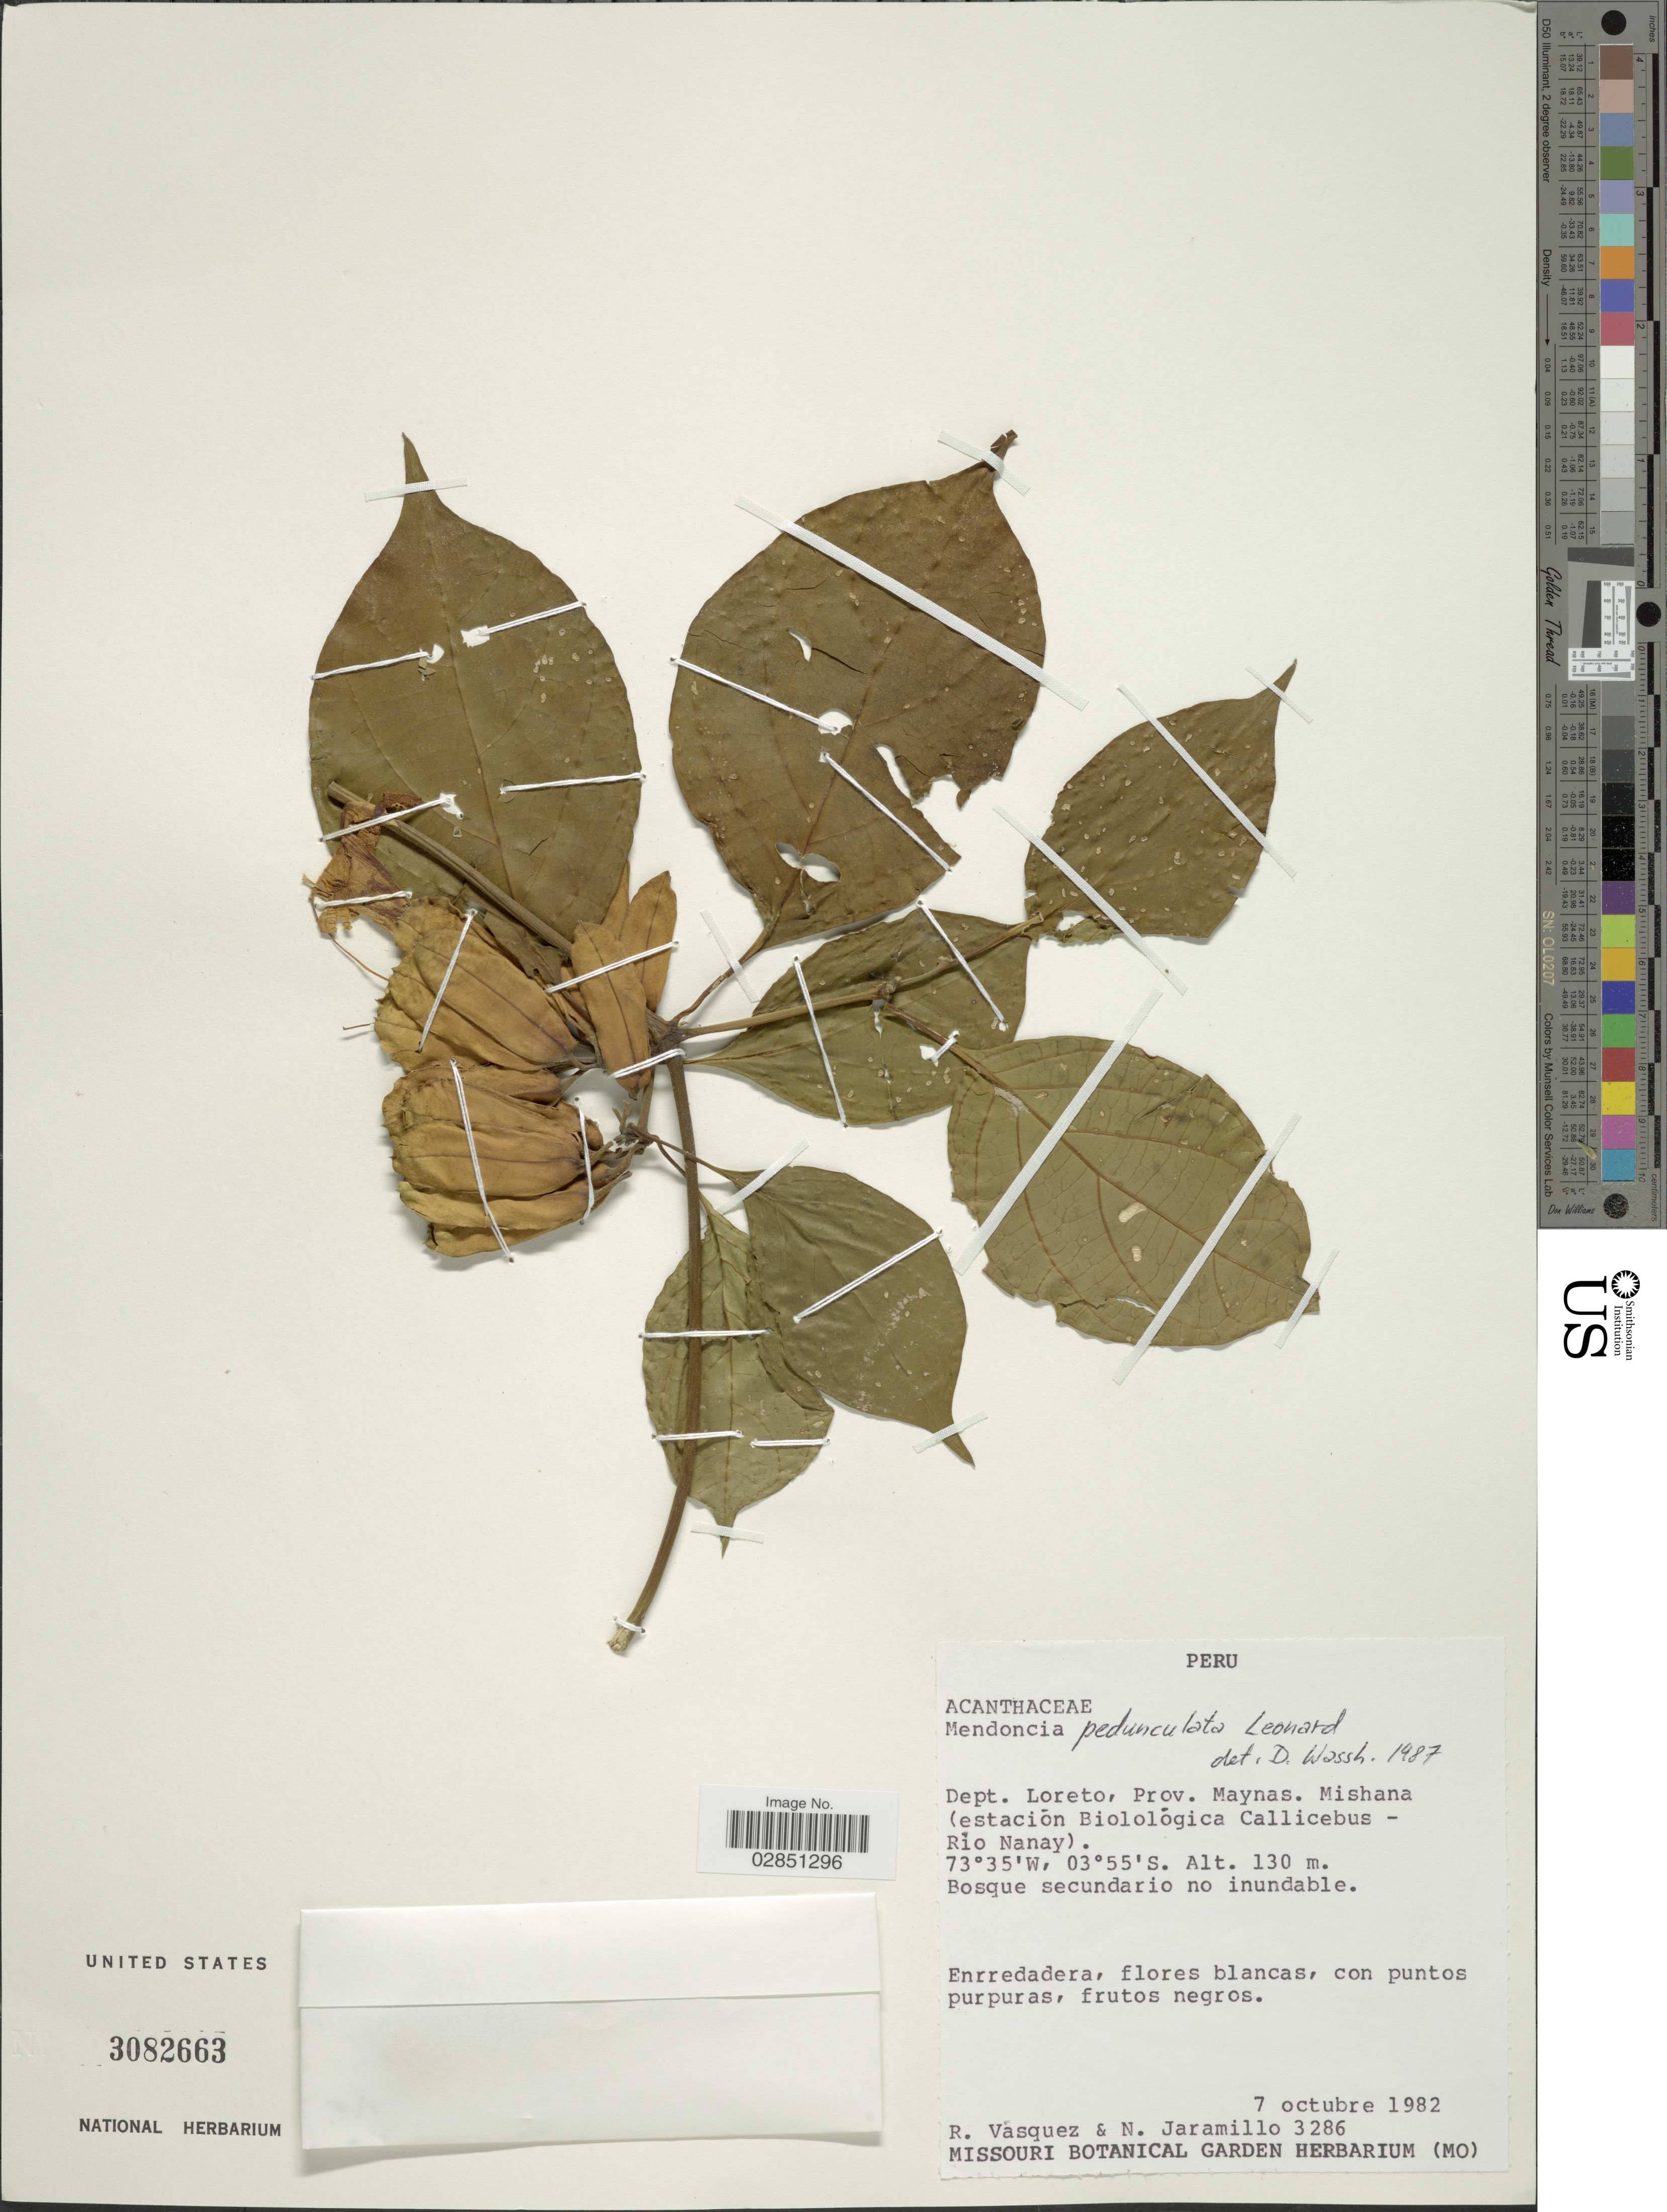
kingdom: Plantae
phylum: Tracheophyta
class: Magnoliopsida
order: Lamiales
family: Acanthaceae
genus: Mendoncia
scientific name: Mendoncia pedunculata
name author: Leonard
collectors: R. Vasquez & N. Jaramillo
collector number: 3286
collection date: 1982-10-07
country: Peru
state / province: Loreto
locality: Dept. Loreto, Prov. Maynas. Mishana (estación Biolológica Callicebus - Río Nanay).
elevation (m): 130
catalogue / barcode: US 3082663